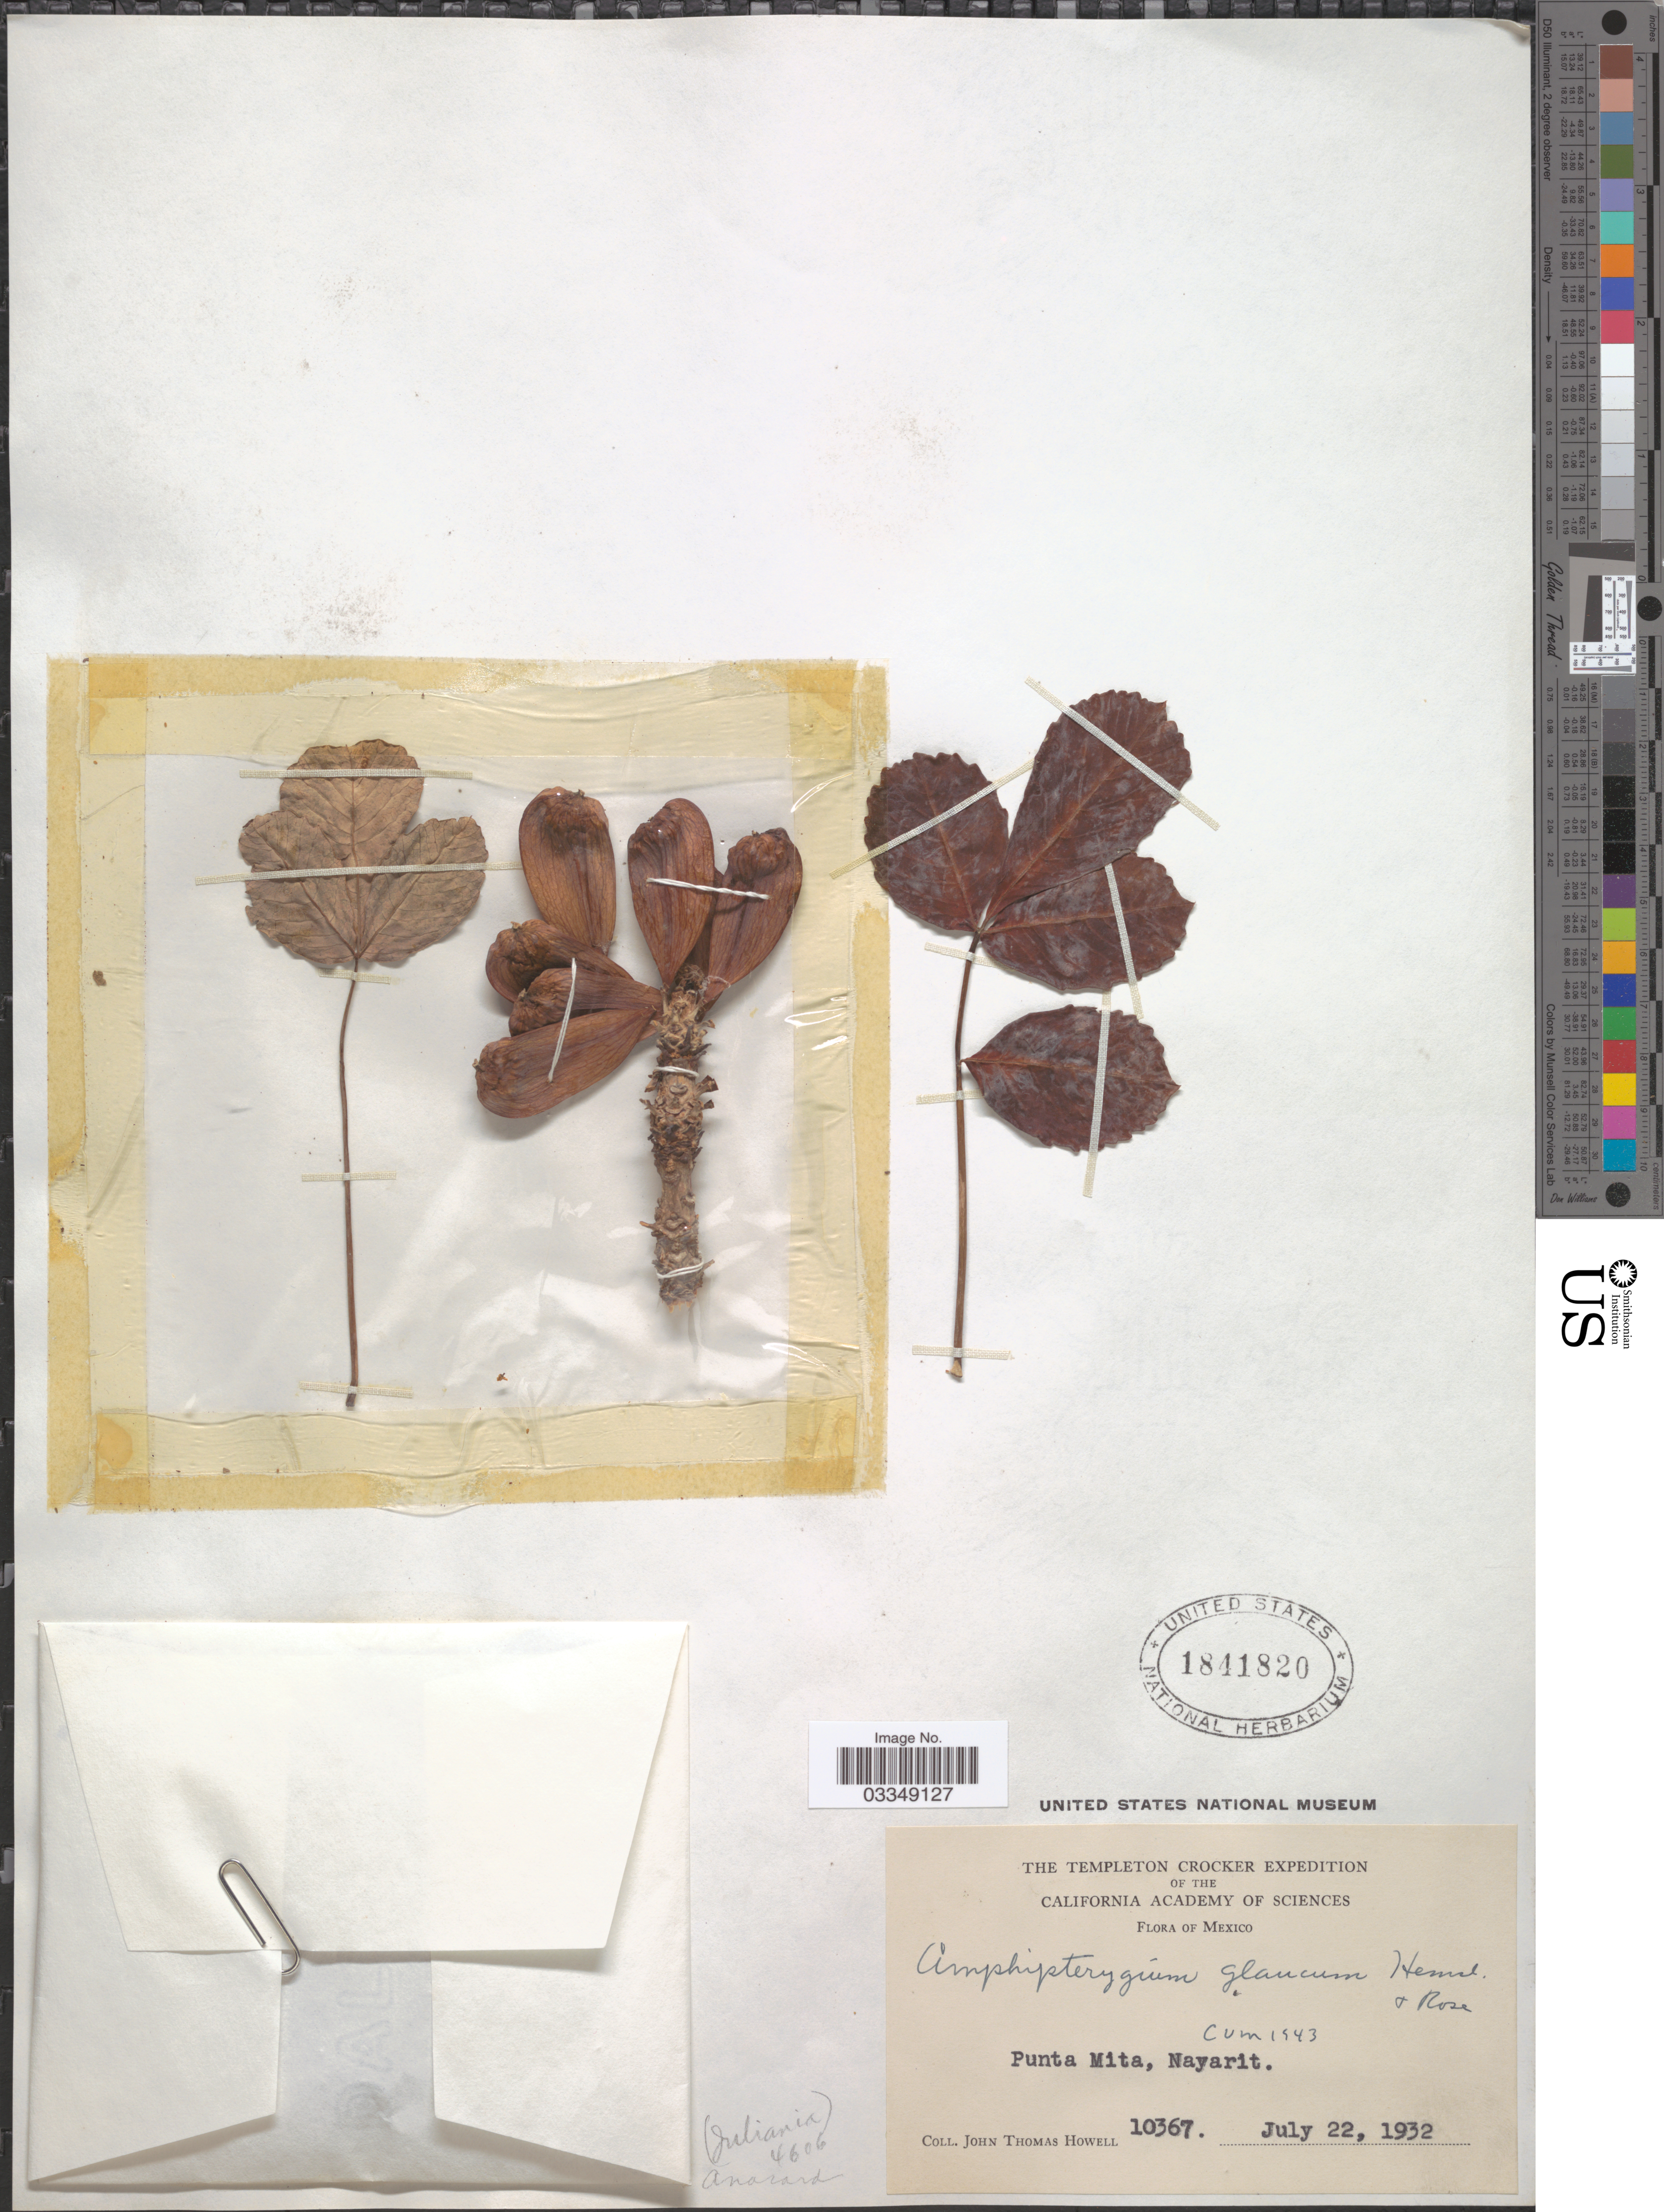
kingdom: Plantae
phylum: Tracheophyta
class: Magnoliopsida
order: Sapindales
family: Anacardiaceae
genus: Amphipterygium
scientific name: Amphipterygium glaucum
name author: (Hemsl. & Rose) Hemsl. & Rose ex Standl.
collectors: J. T. Howell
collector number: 10367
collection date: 1932-07-22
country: Mexico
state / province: Nayarit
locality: Punta Mita.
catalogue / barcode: US 1841820